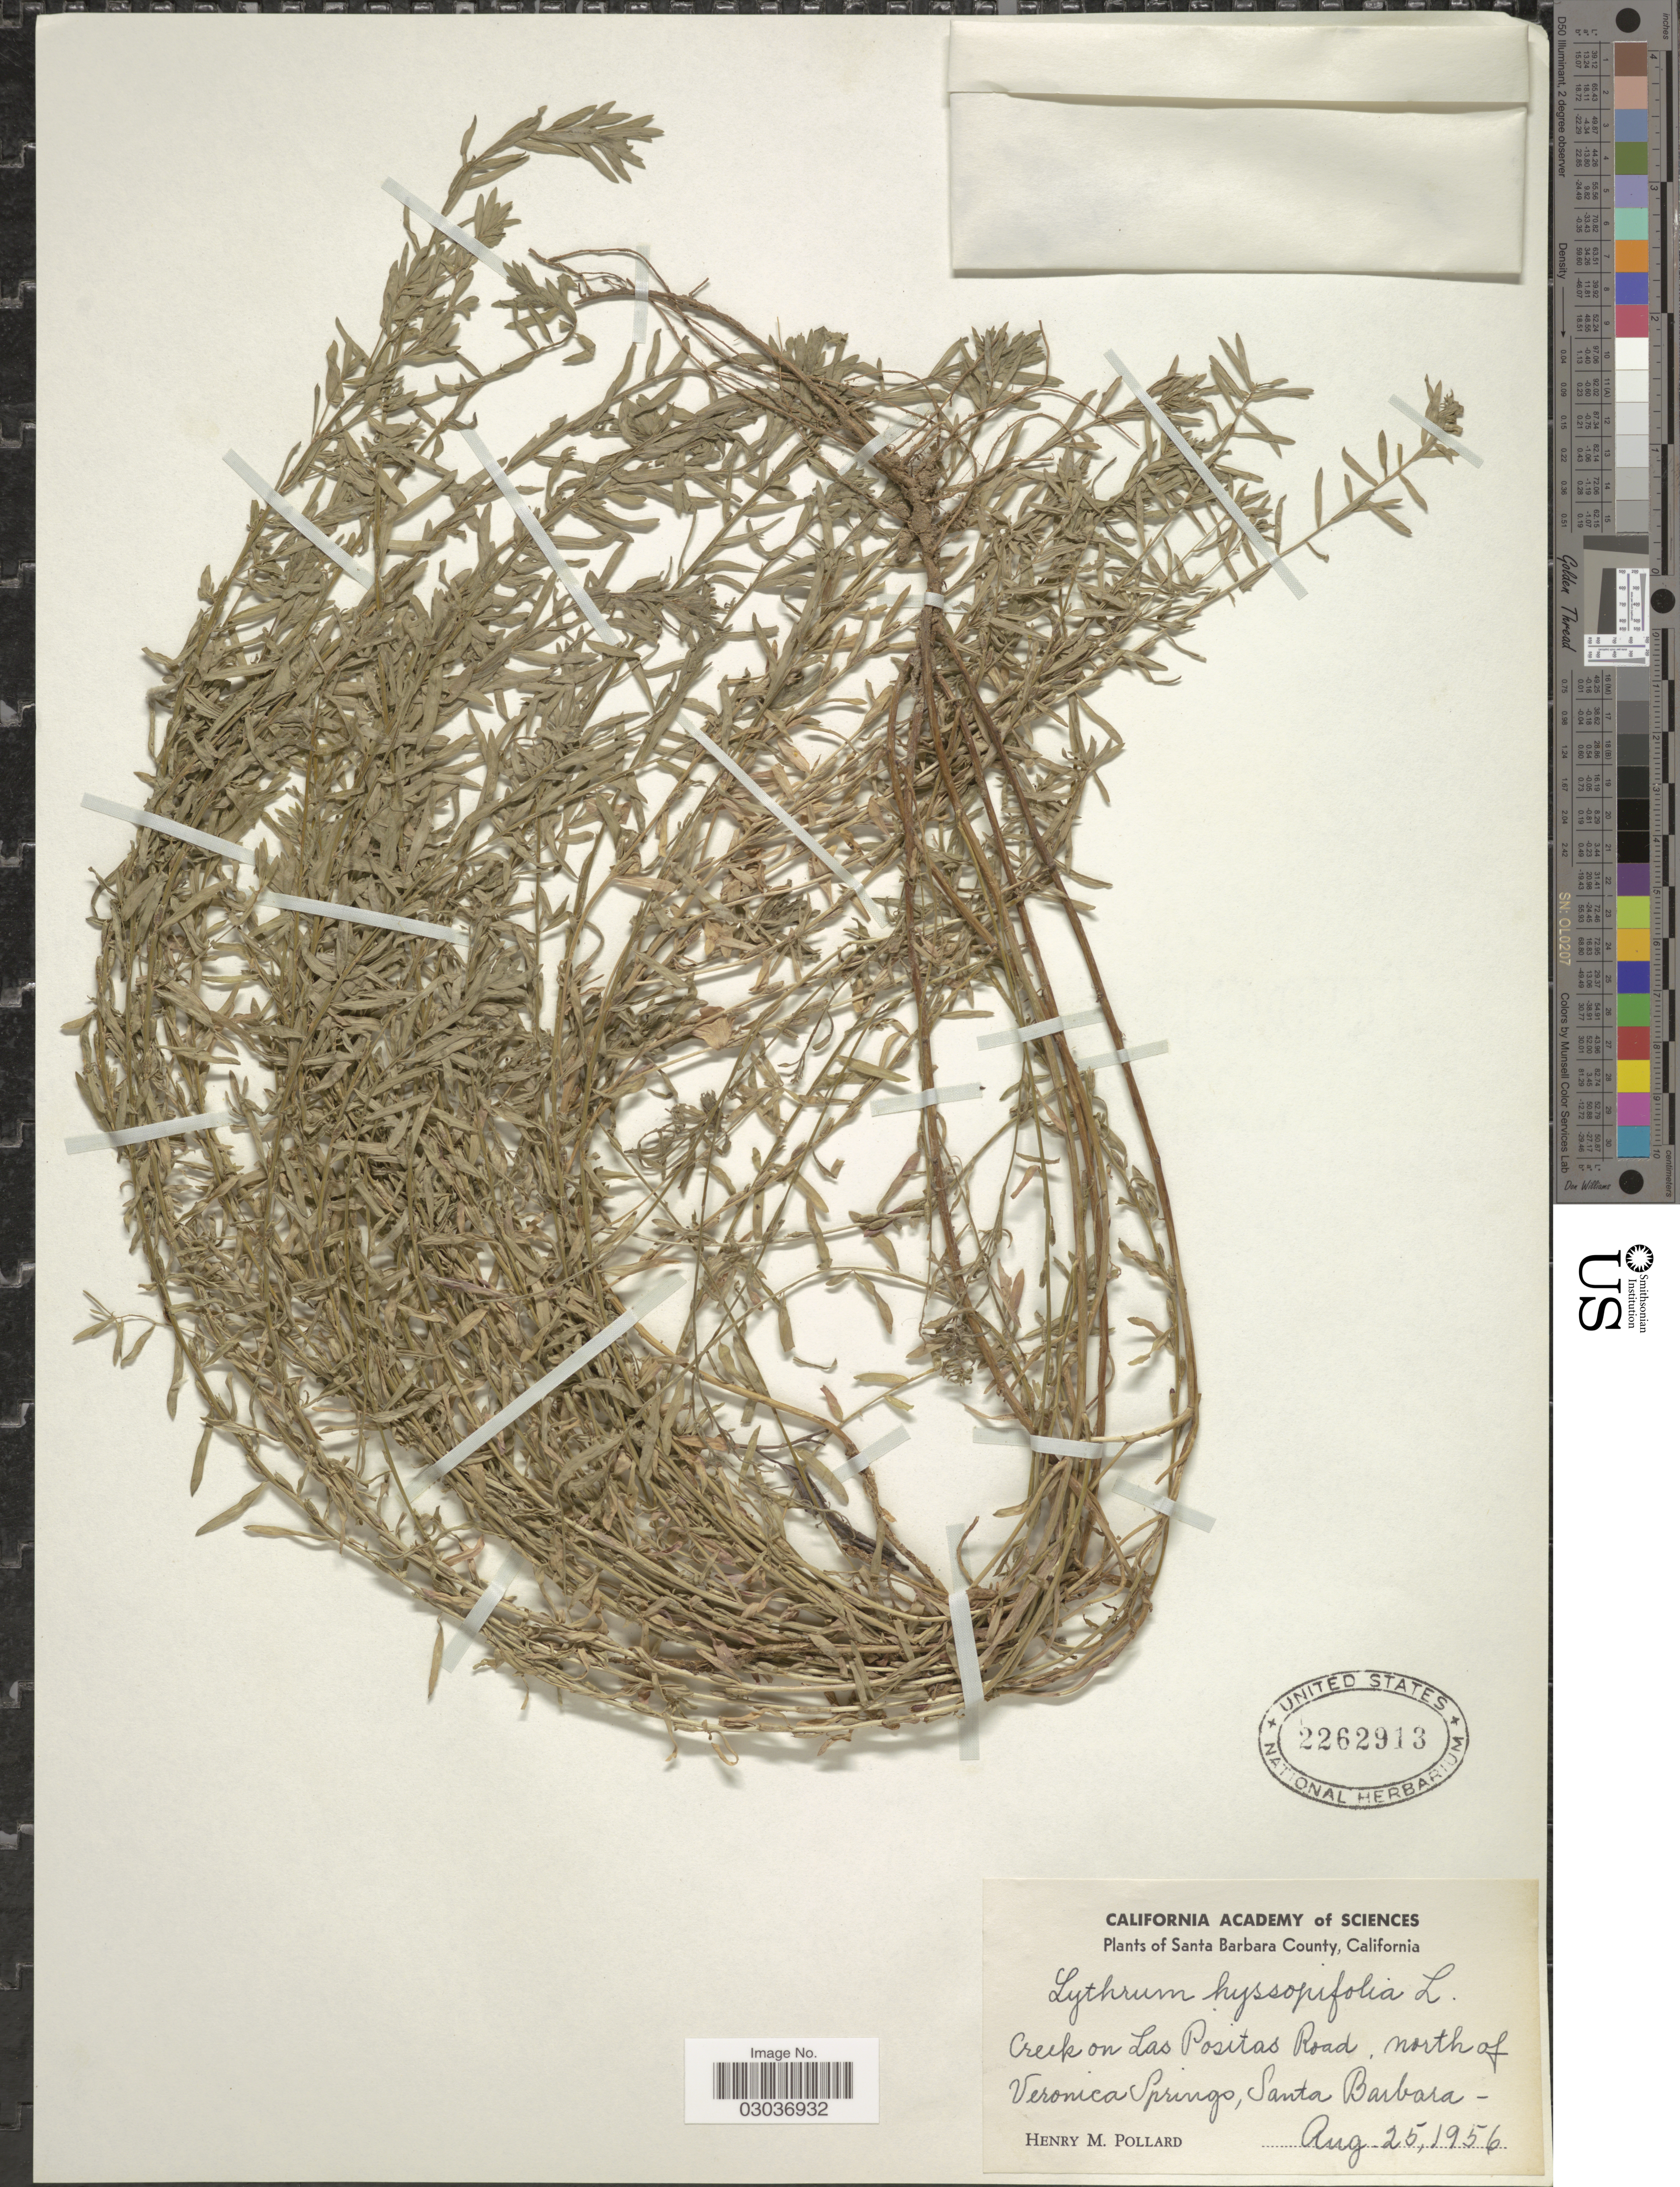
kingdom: Plantae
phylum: Tracheophyta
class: Magnoliopsida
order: Myrtales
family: Lythraceae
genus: Lythrum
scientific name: Lythrum hyssopifolia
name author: L.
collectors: H. M. Pollard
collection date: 1956-08-25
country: United States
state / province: California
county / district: Santa Barbara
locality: Santa Barbara County, CReek on Las Positas Road, north of Veronica Springs, Santa Barbara.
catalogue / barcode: US 2262913